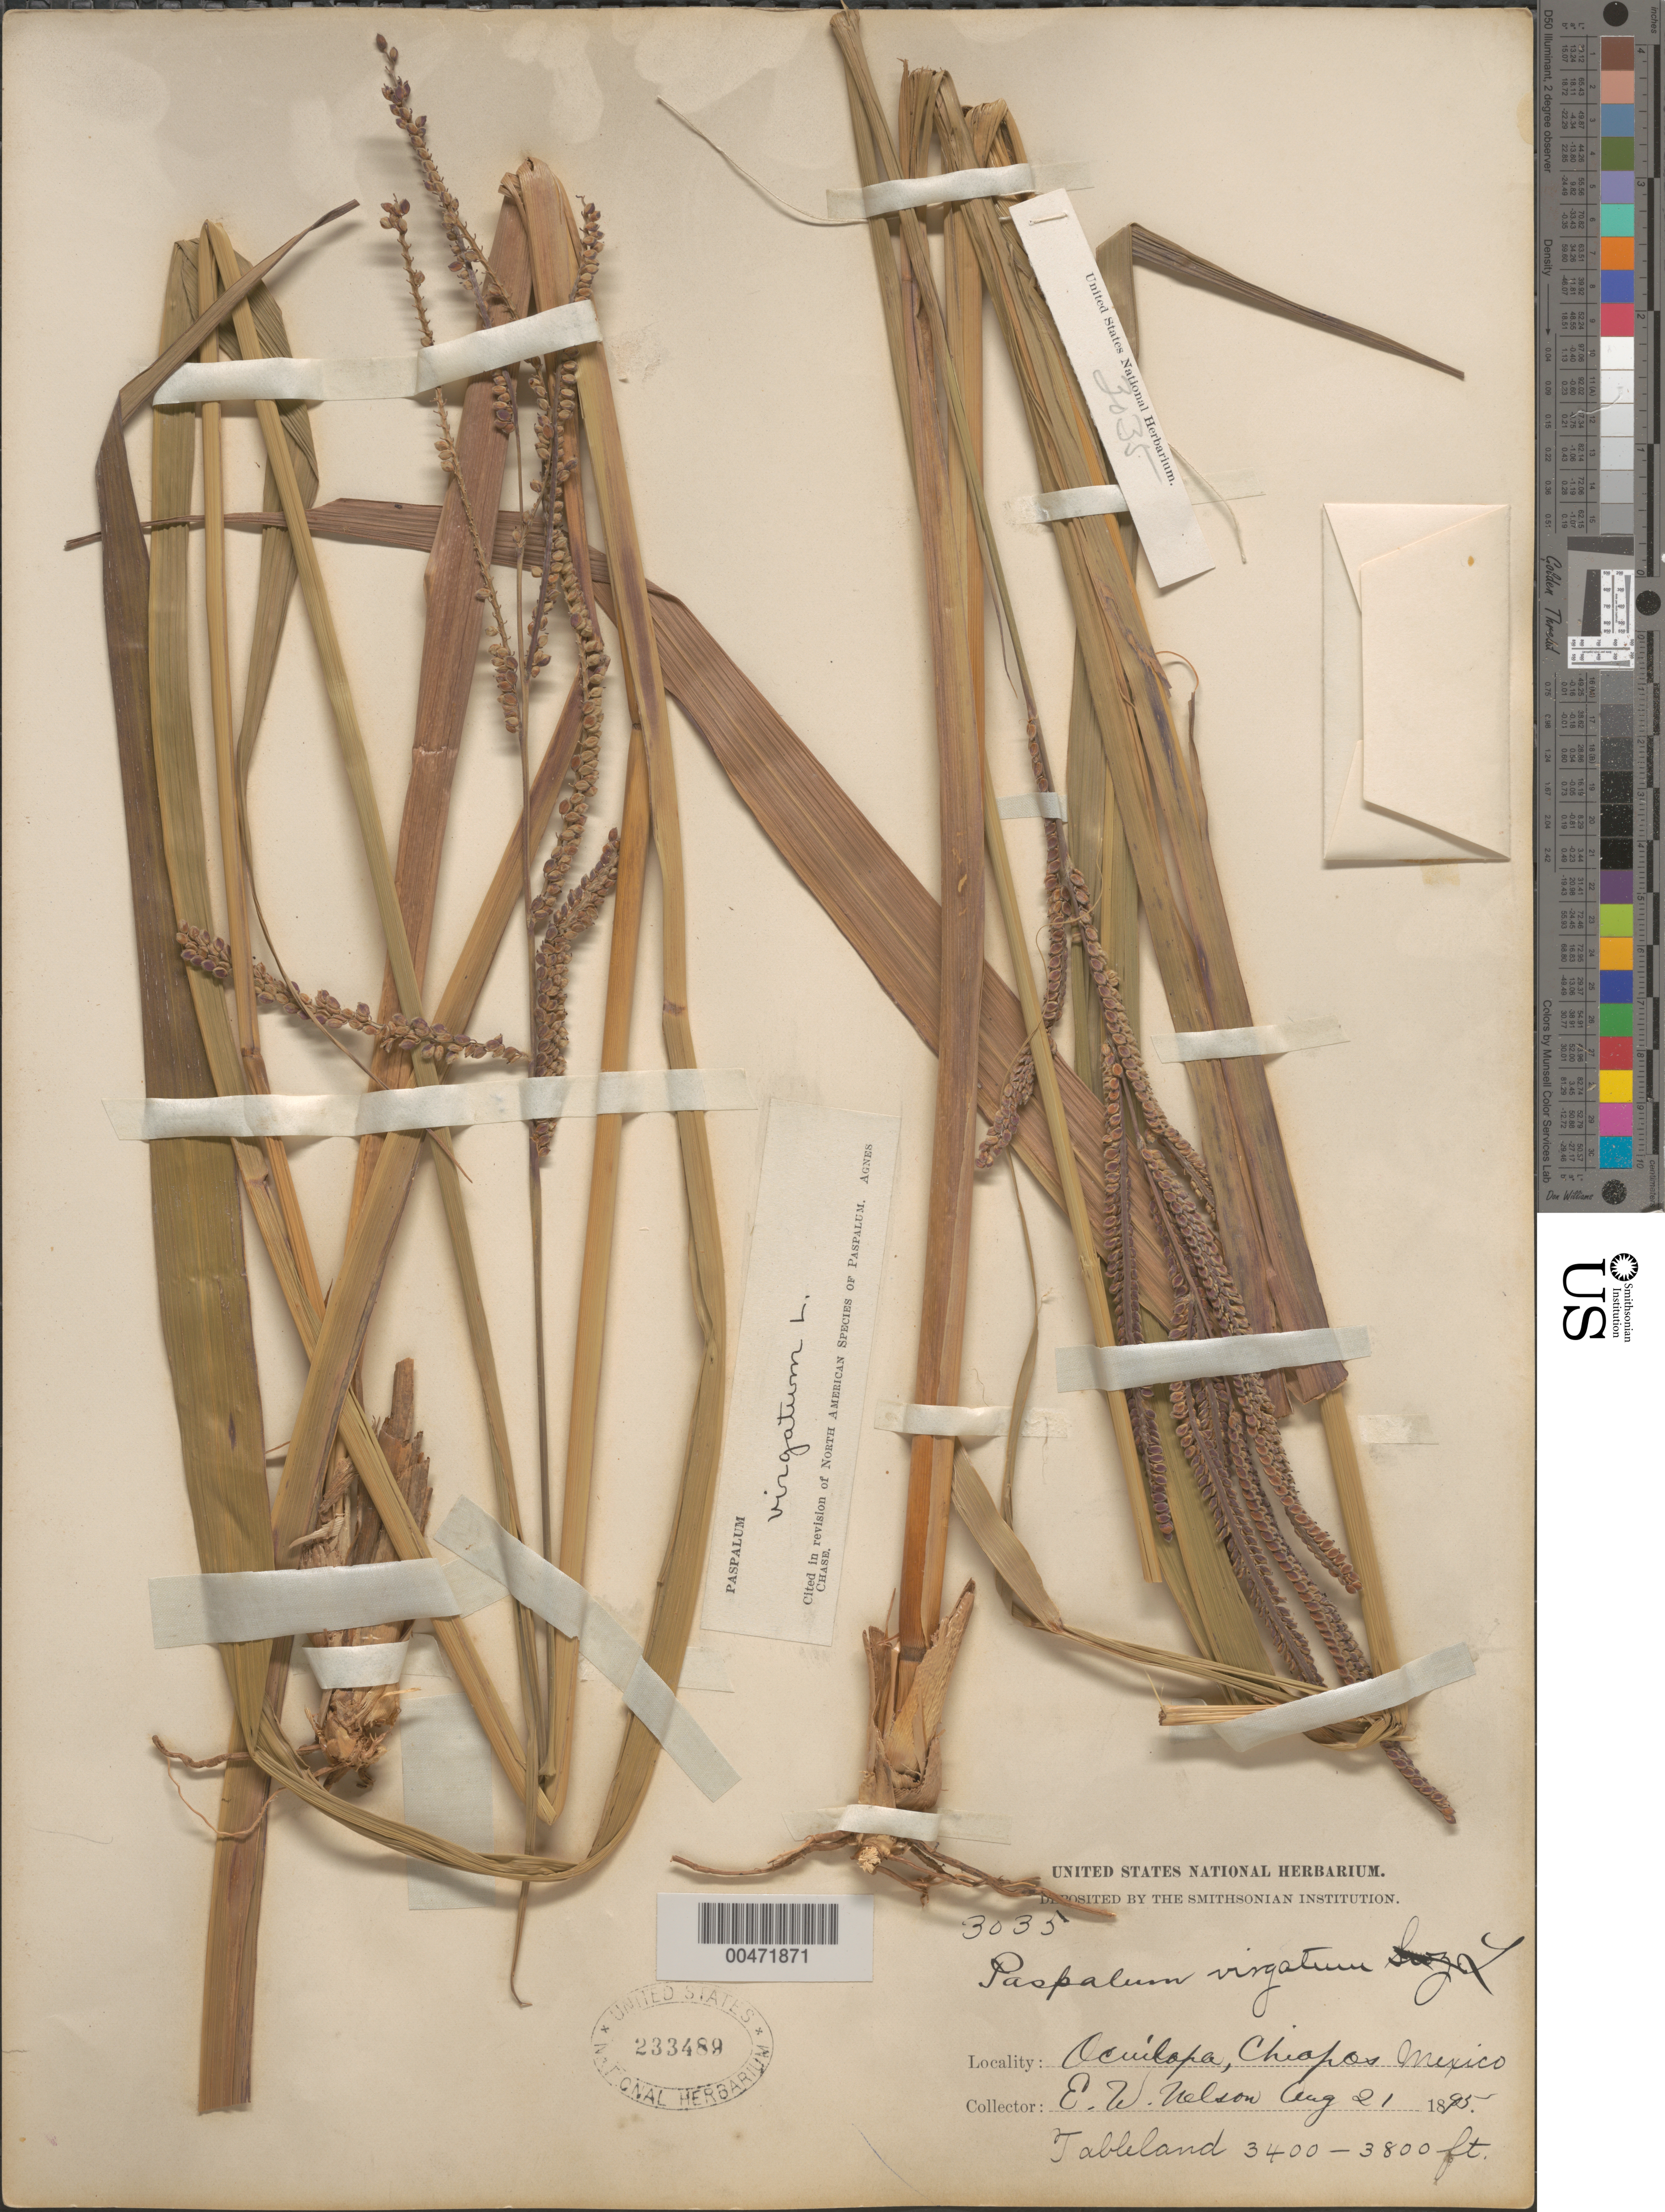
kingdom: Plantae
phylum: Tracheophyta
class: Liliopsida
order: Poales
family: Poaceae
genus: Paspalum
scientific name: Paspalum virgatum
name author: L.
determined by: Chase, [M.] Agnes, (US)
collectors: E. W. Nelson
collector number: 3035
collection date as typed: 21 Aug 1895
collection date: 1895-08-21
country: Mexico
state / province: Chiapas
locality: Ocuilapa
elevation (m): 1036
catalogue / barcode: US 233489